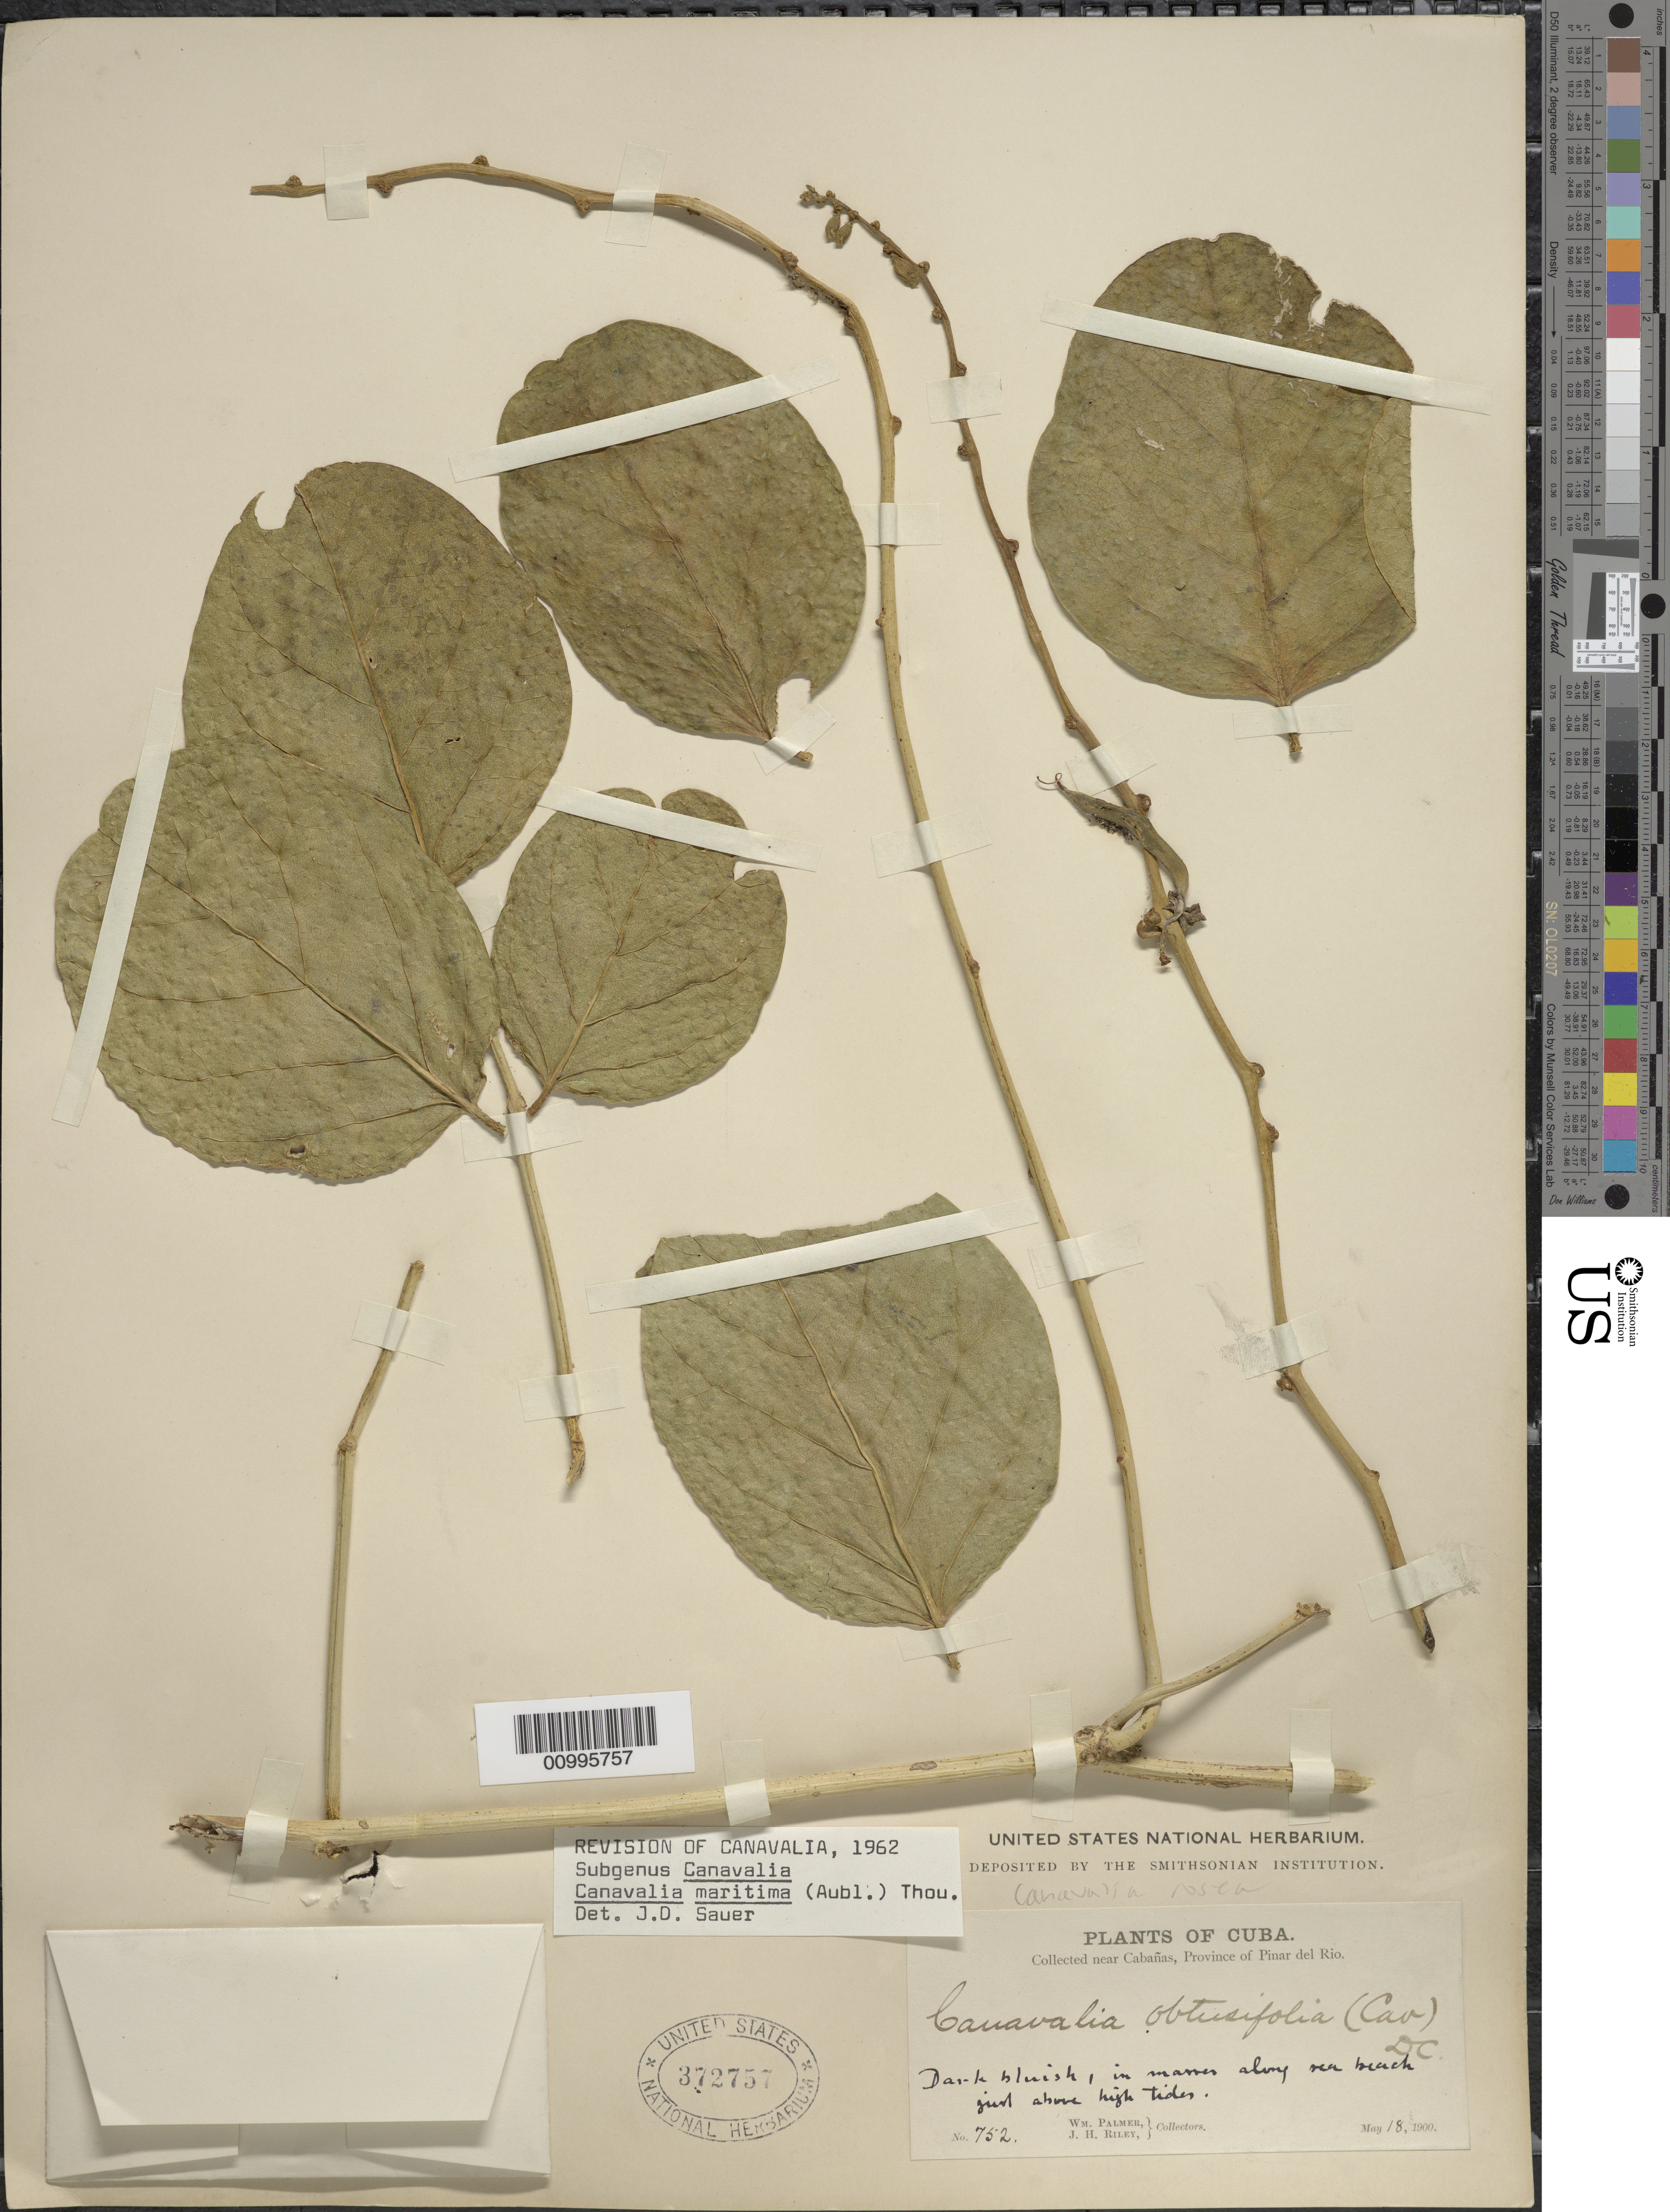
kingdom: Plantae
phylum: Tracheophyta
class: Magnoliopsida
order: Fabales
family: Fabaceae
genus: Canavalia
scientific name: Canavalia rosea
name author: (Sw.) DC.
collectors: W. Palmer & J. H. Riley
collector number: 752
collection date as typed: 18 May 1900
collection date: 1900-05-18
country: Cuba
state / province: Pinar del Rio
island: Cuba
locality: Near Cabanas Along sea beach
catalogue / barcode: US 372757